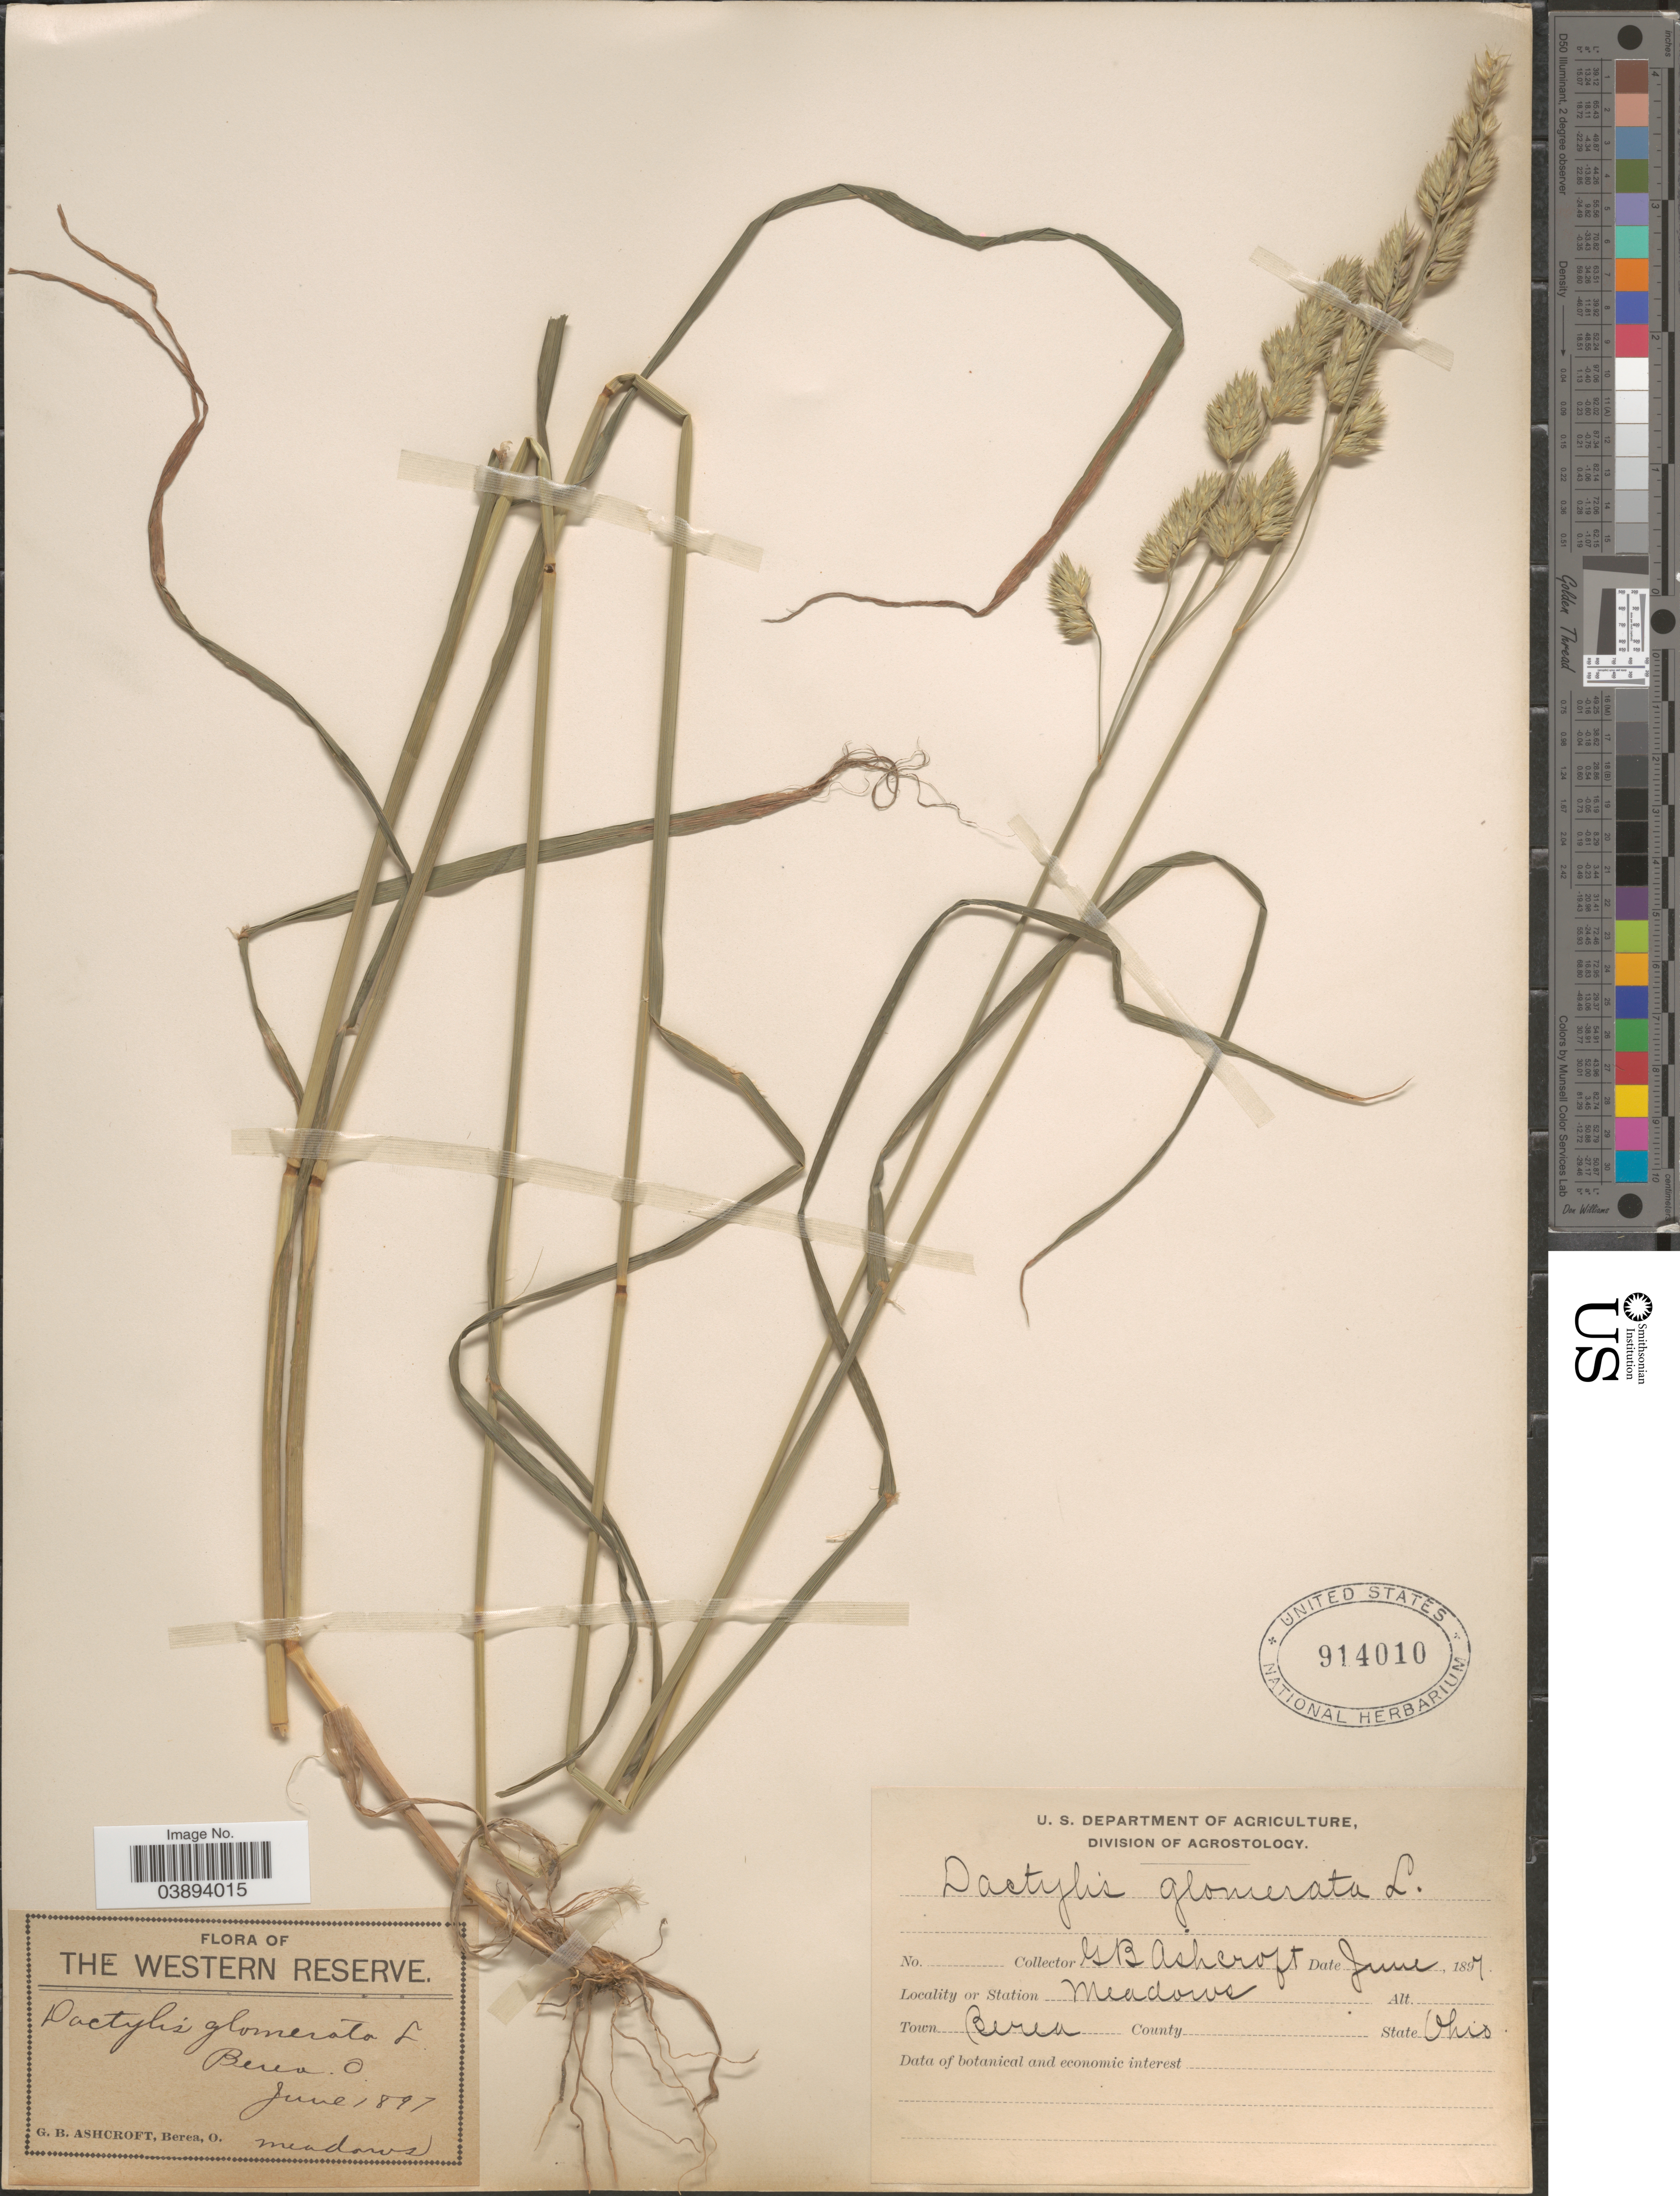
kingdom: Plantae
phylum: Tracheophyta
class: Liliopsida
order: Poales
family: Poaceae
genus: Dactylis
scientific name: Dactylis glomerata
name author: L.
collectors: G. Ashcroft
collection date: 1897-06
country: United States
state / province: Ohio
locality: The Western Reserve. Berea.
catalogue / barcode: US 914010